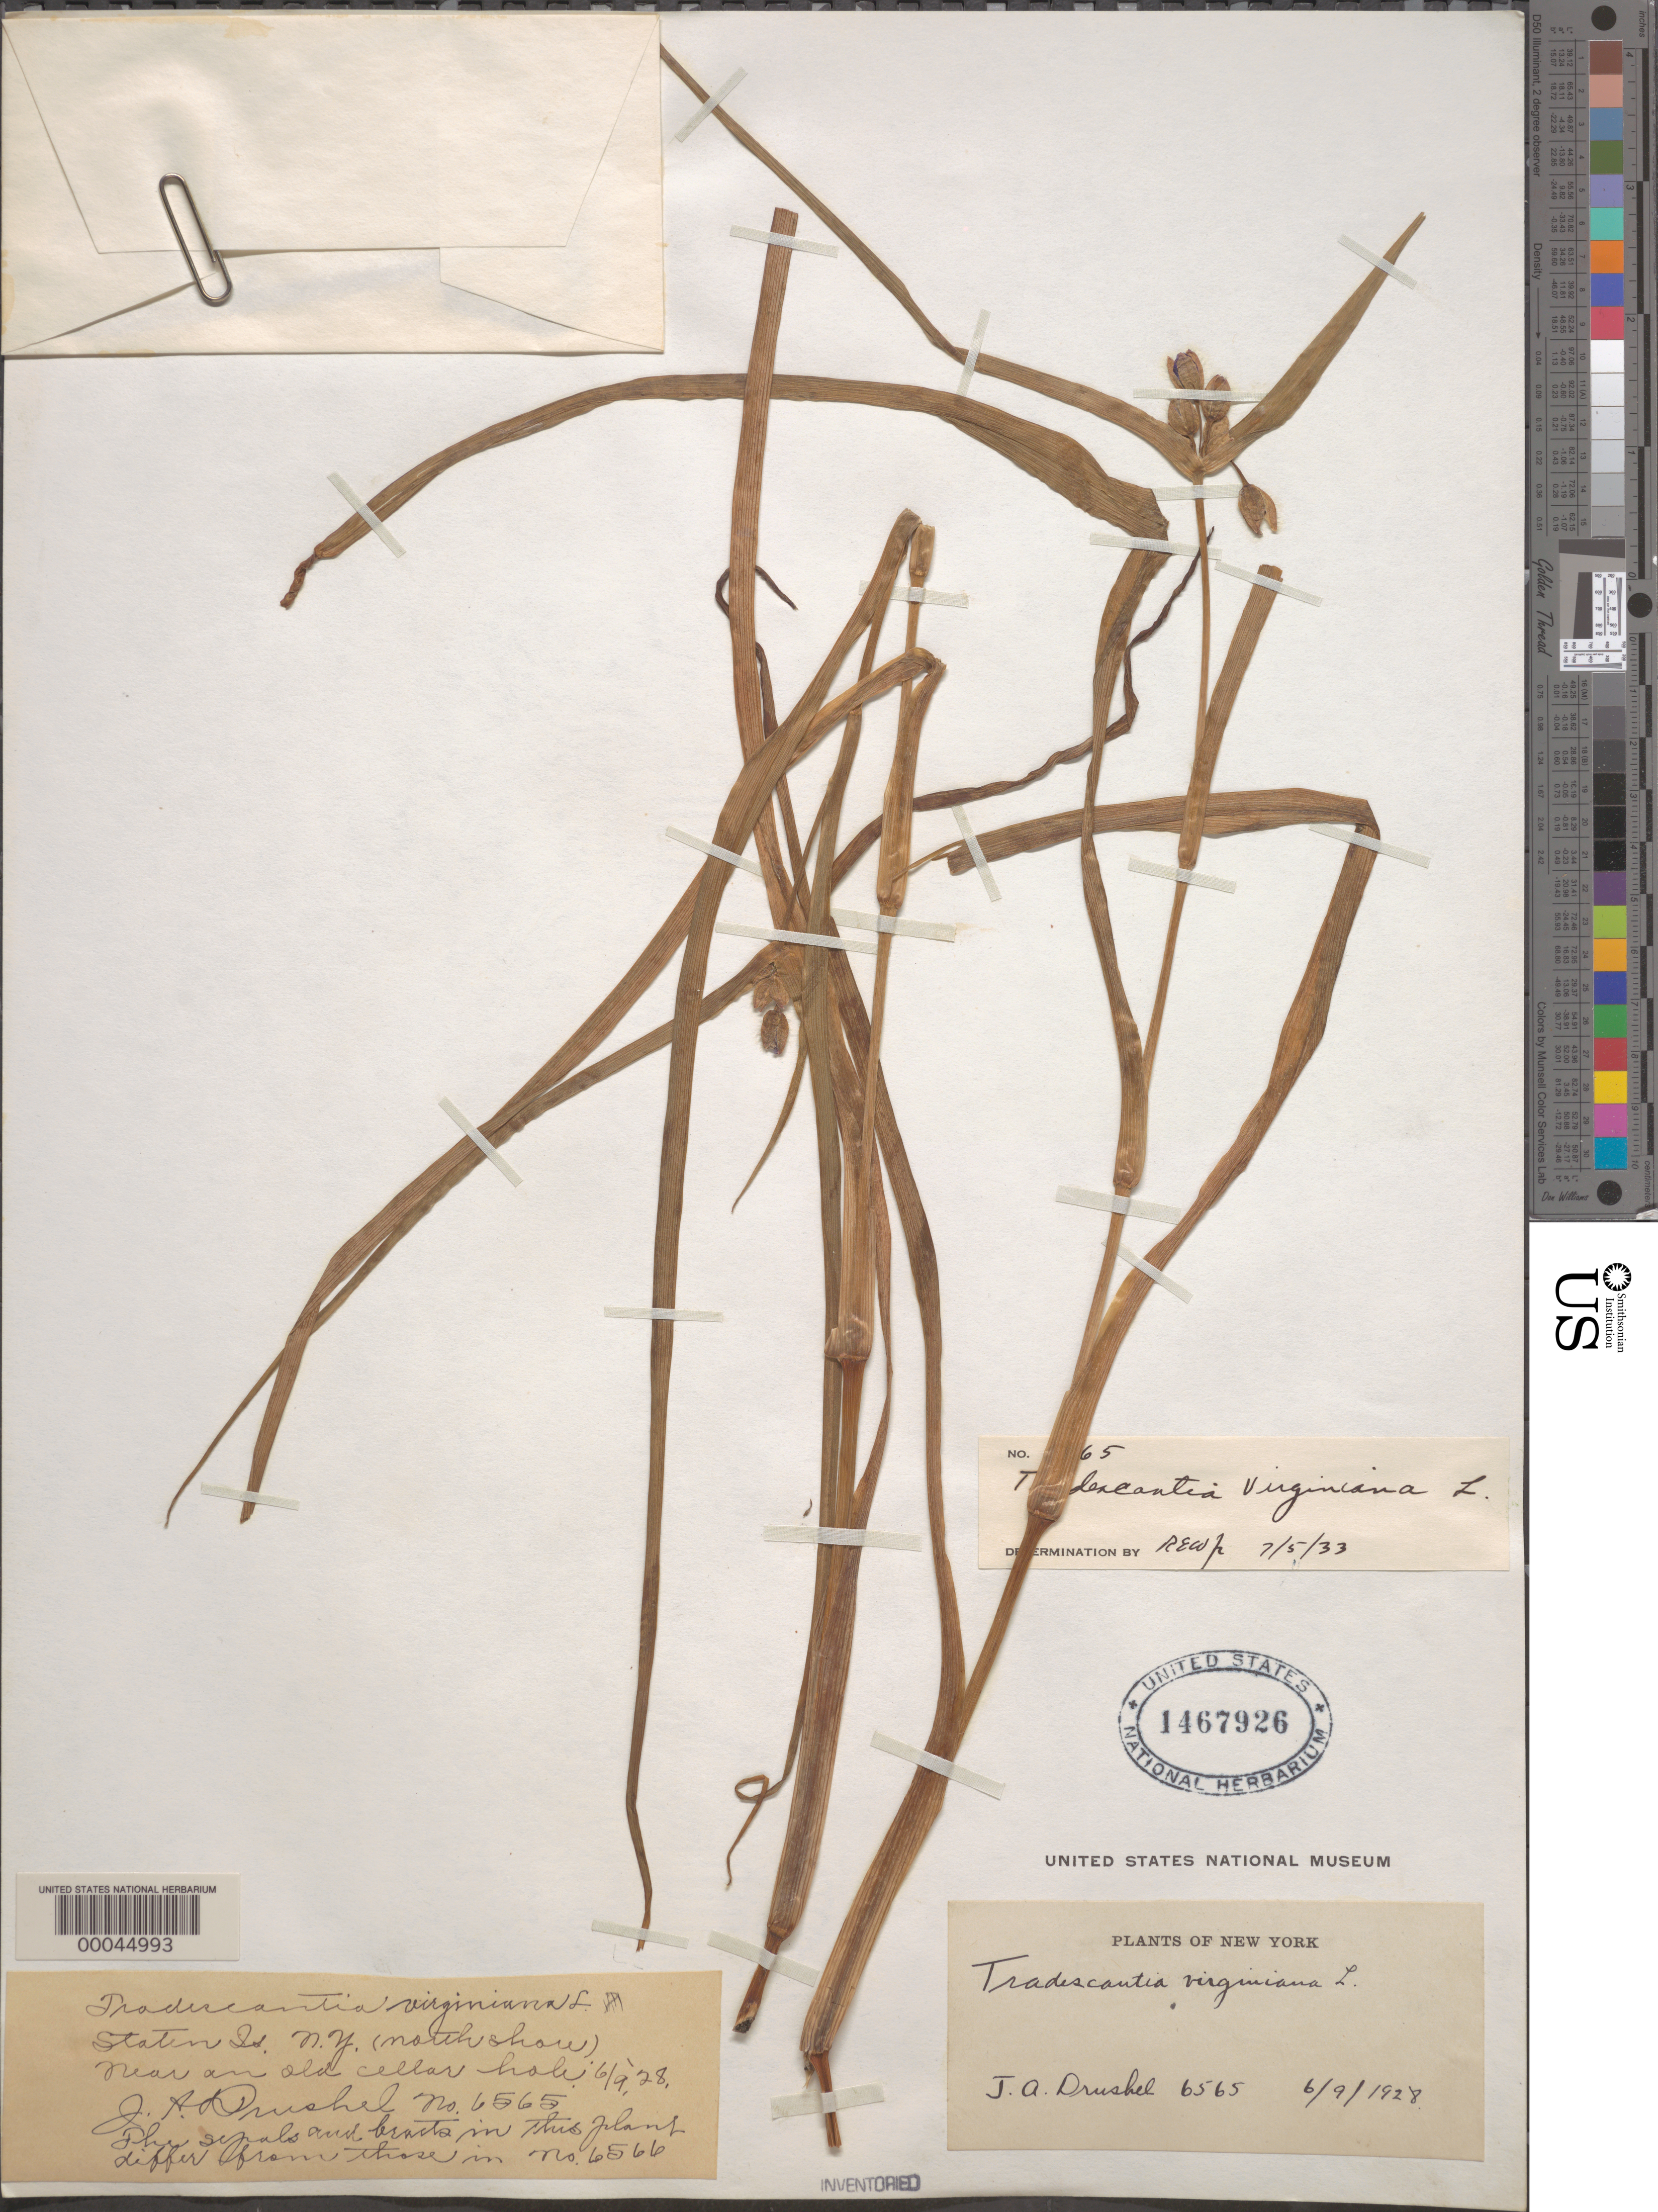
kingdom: Plantae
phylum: Tracheophyta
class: Liliopsida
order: Commelinales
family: Commelinaceae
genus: Tradescantia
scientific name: Tradescantia virginiana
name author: L.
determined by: Woodward, R. E.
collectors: J. A. Drushel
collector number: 6565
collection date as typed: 09 Jun 1928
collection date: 1928-06-09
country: United States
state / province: New York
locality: Stanton island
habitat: Old cellar hole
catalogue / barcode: US 1467926